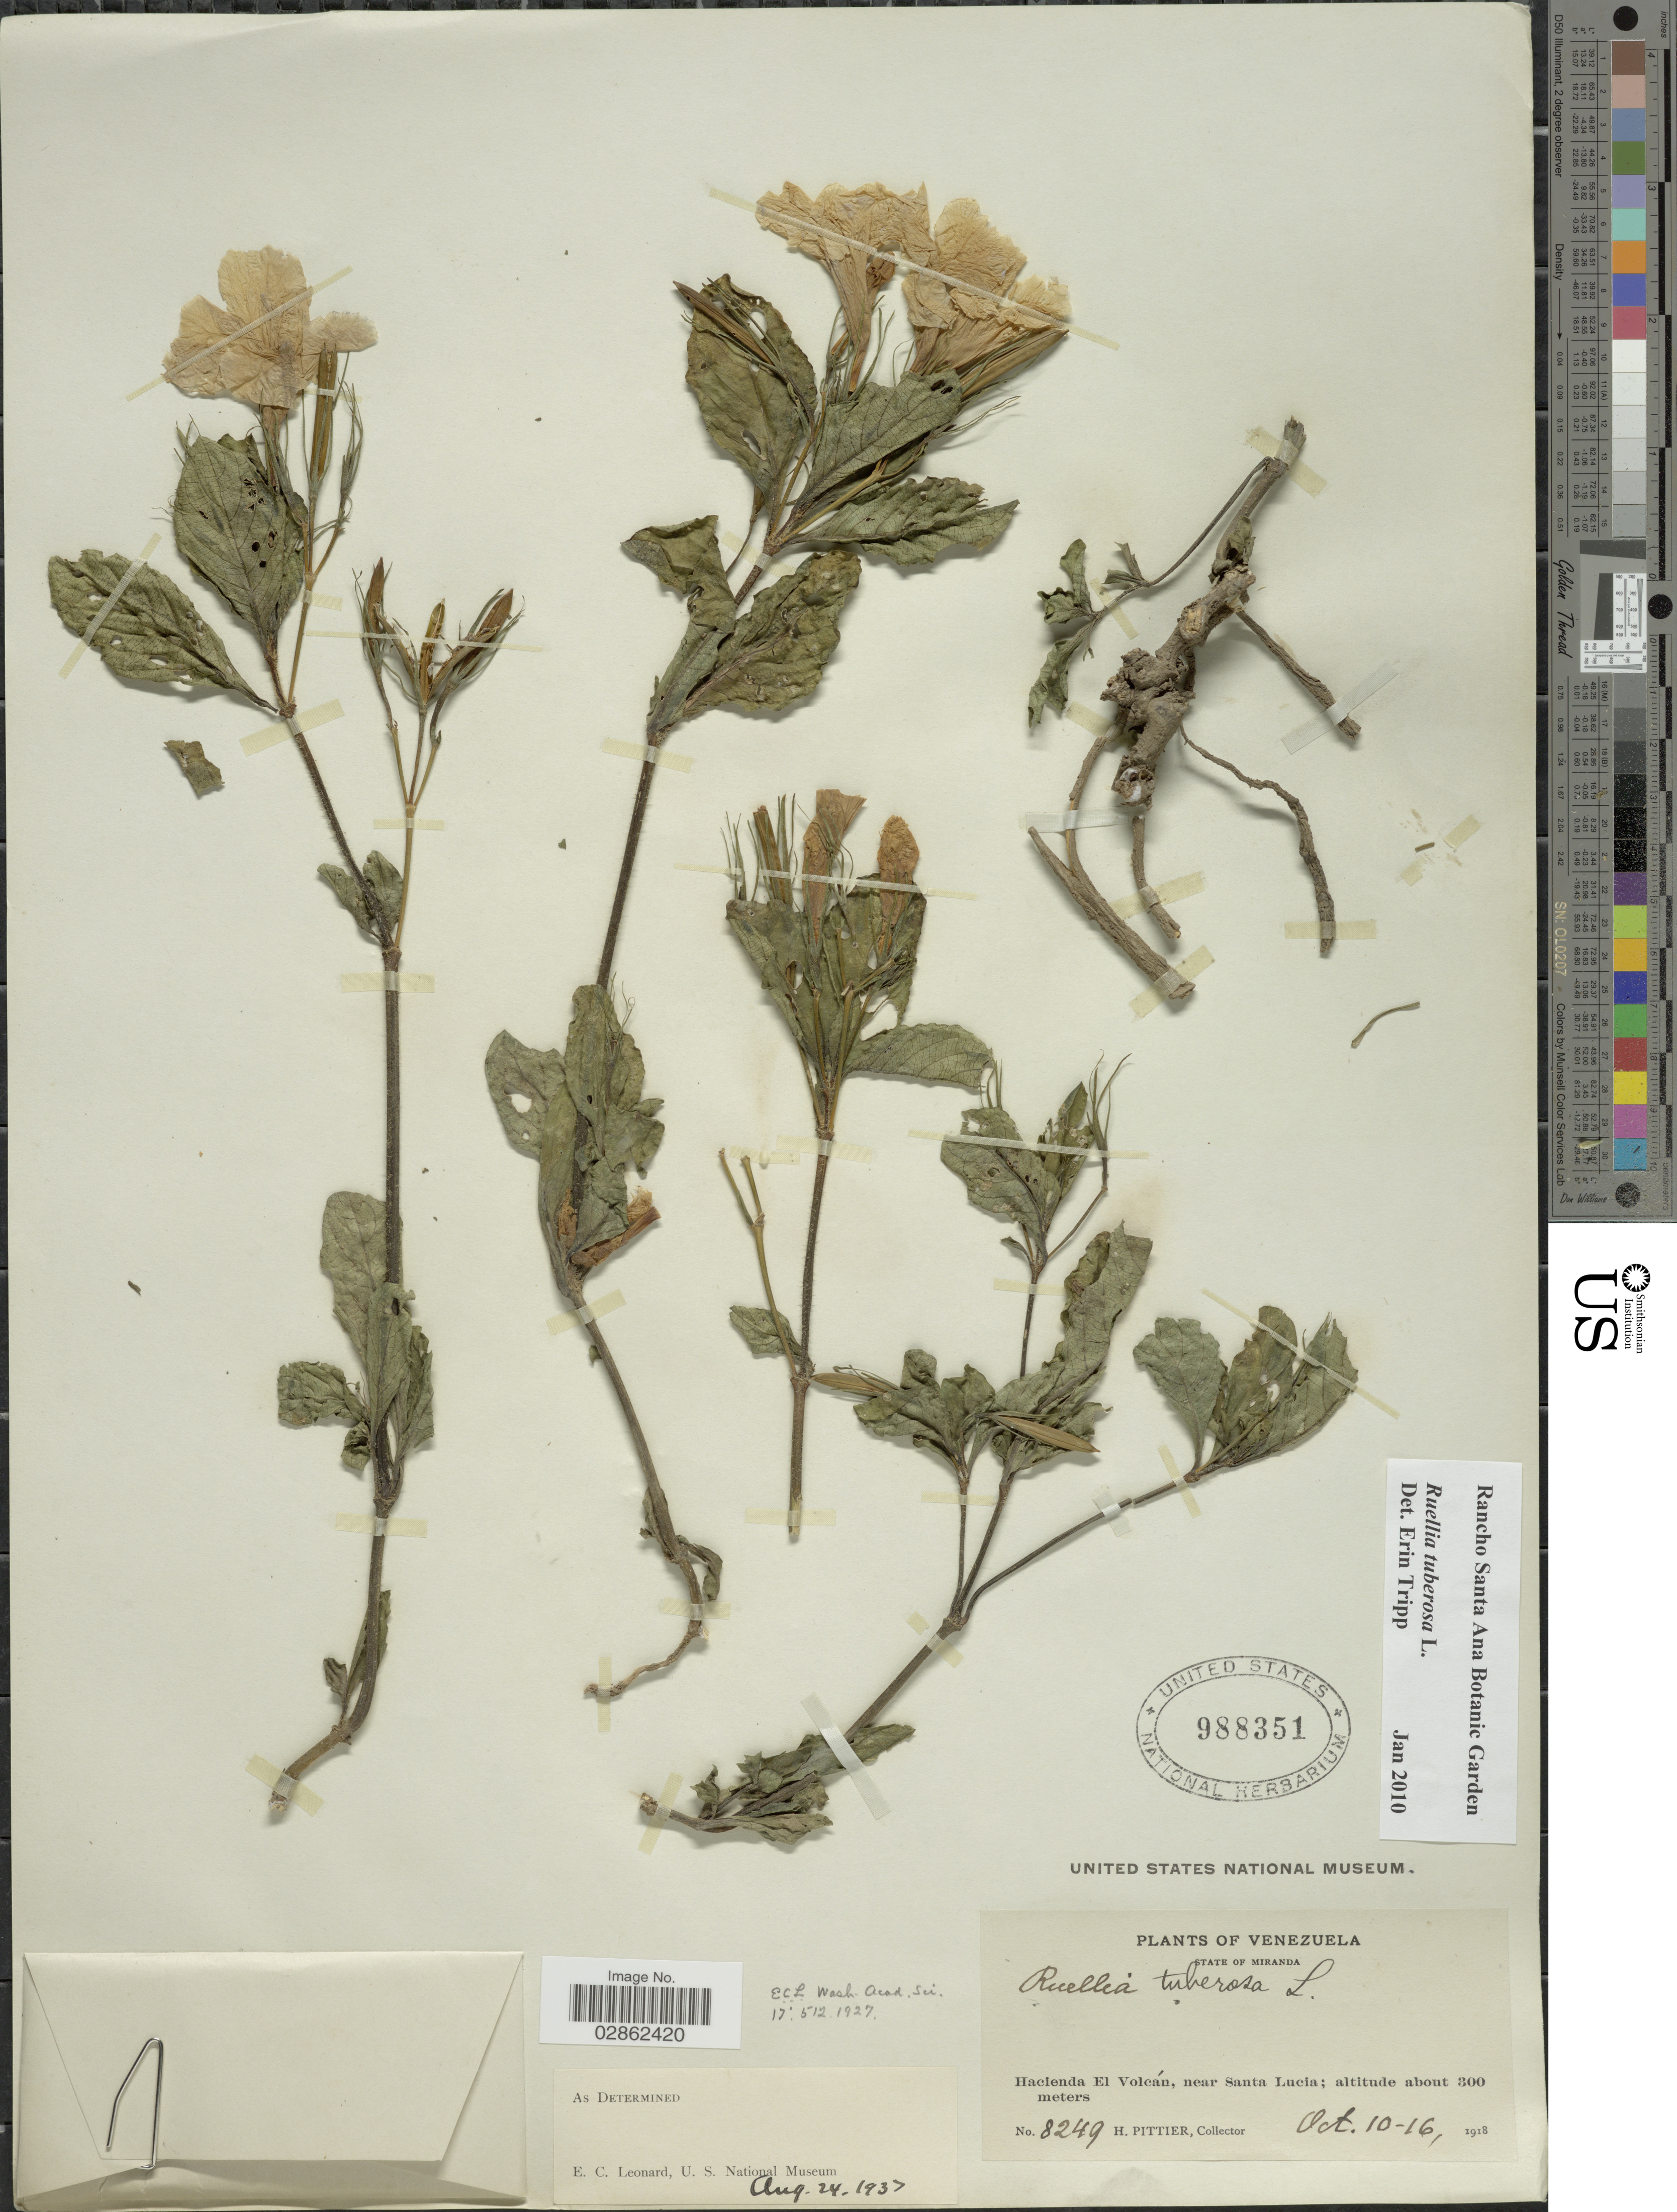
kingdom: Plantae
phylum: Tracheophyta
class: Magnoliopsida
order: Lamiales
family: Acanthaceae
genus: Ruellia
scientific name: Ruellia tuberosa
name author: L.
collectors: H. F. Pittier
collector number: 8249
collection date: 1918-10-10/1918-10-16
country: Venezuela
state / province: Miranda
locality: Hacienda El Volcán, near Santa Lucia.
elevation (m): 300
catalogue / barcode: US 988351